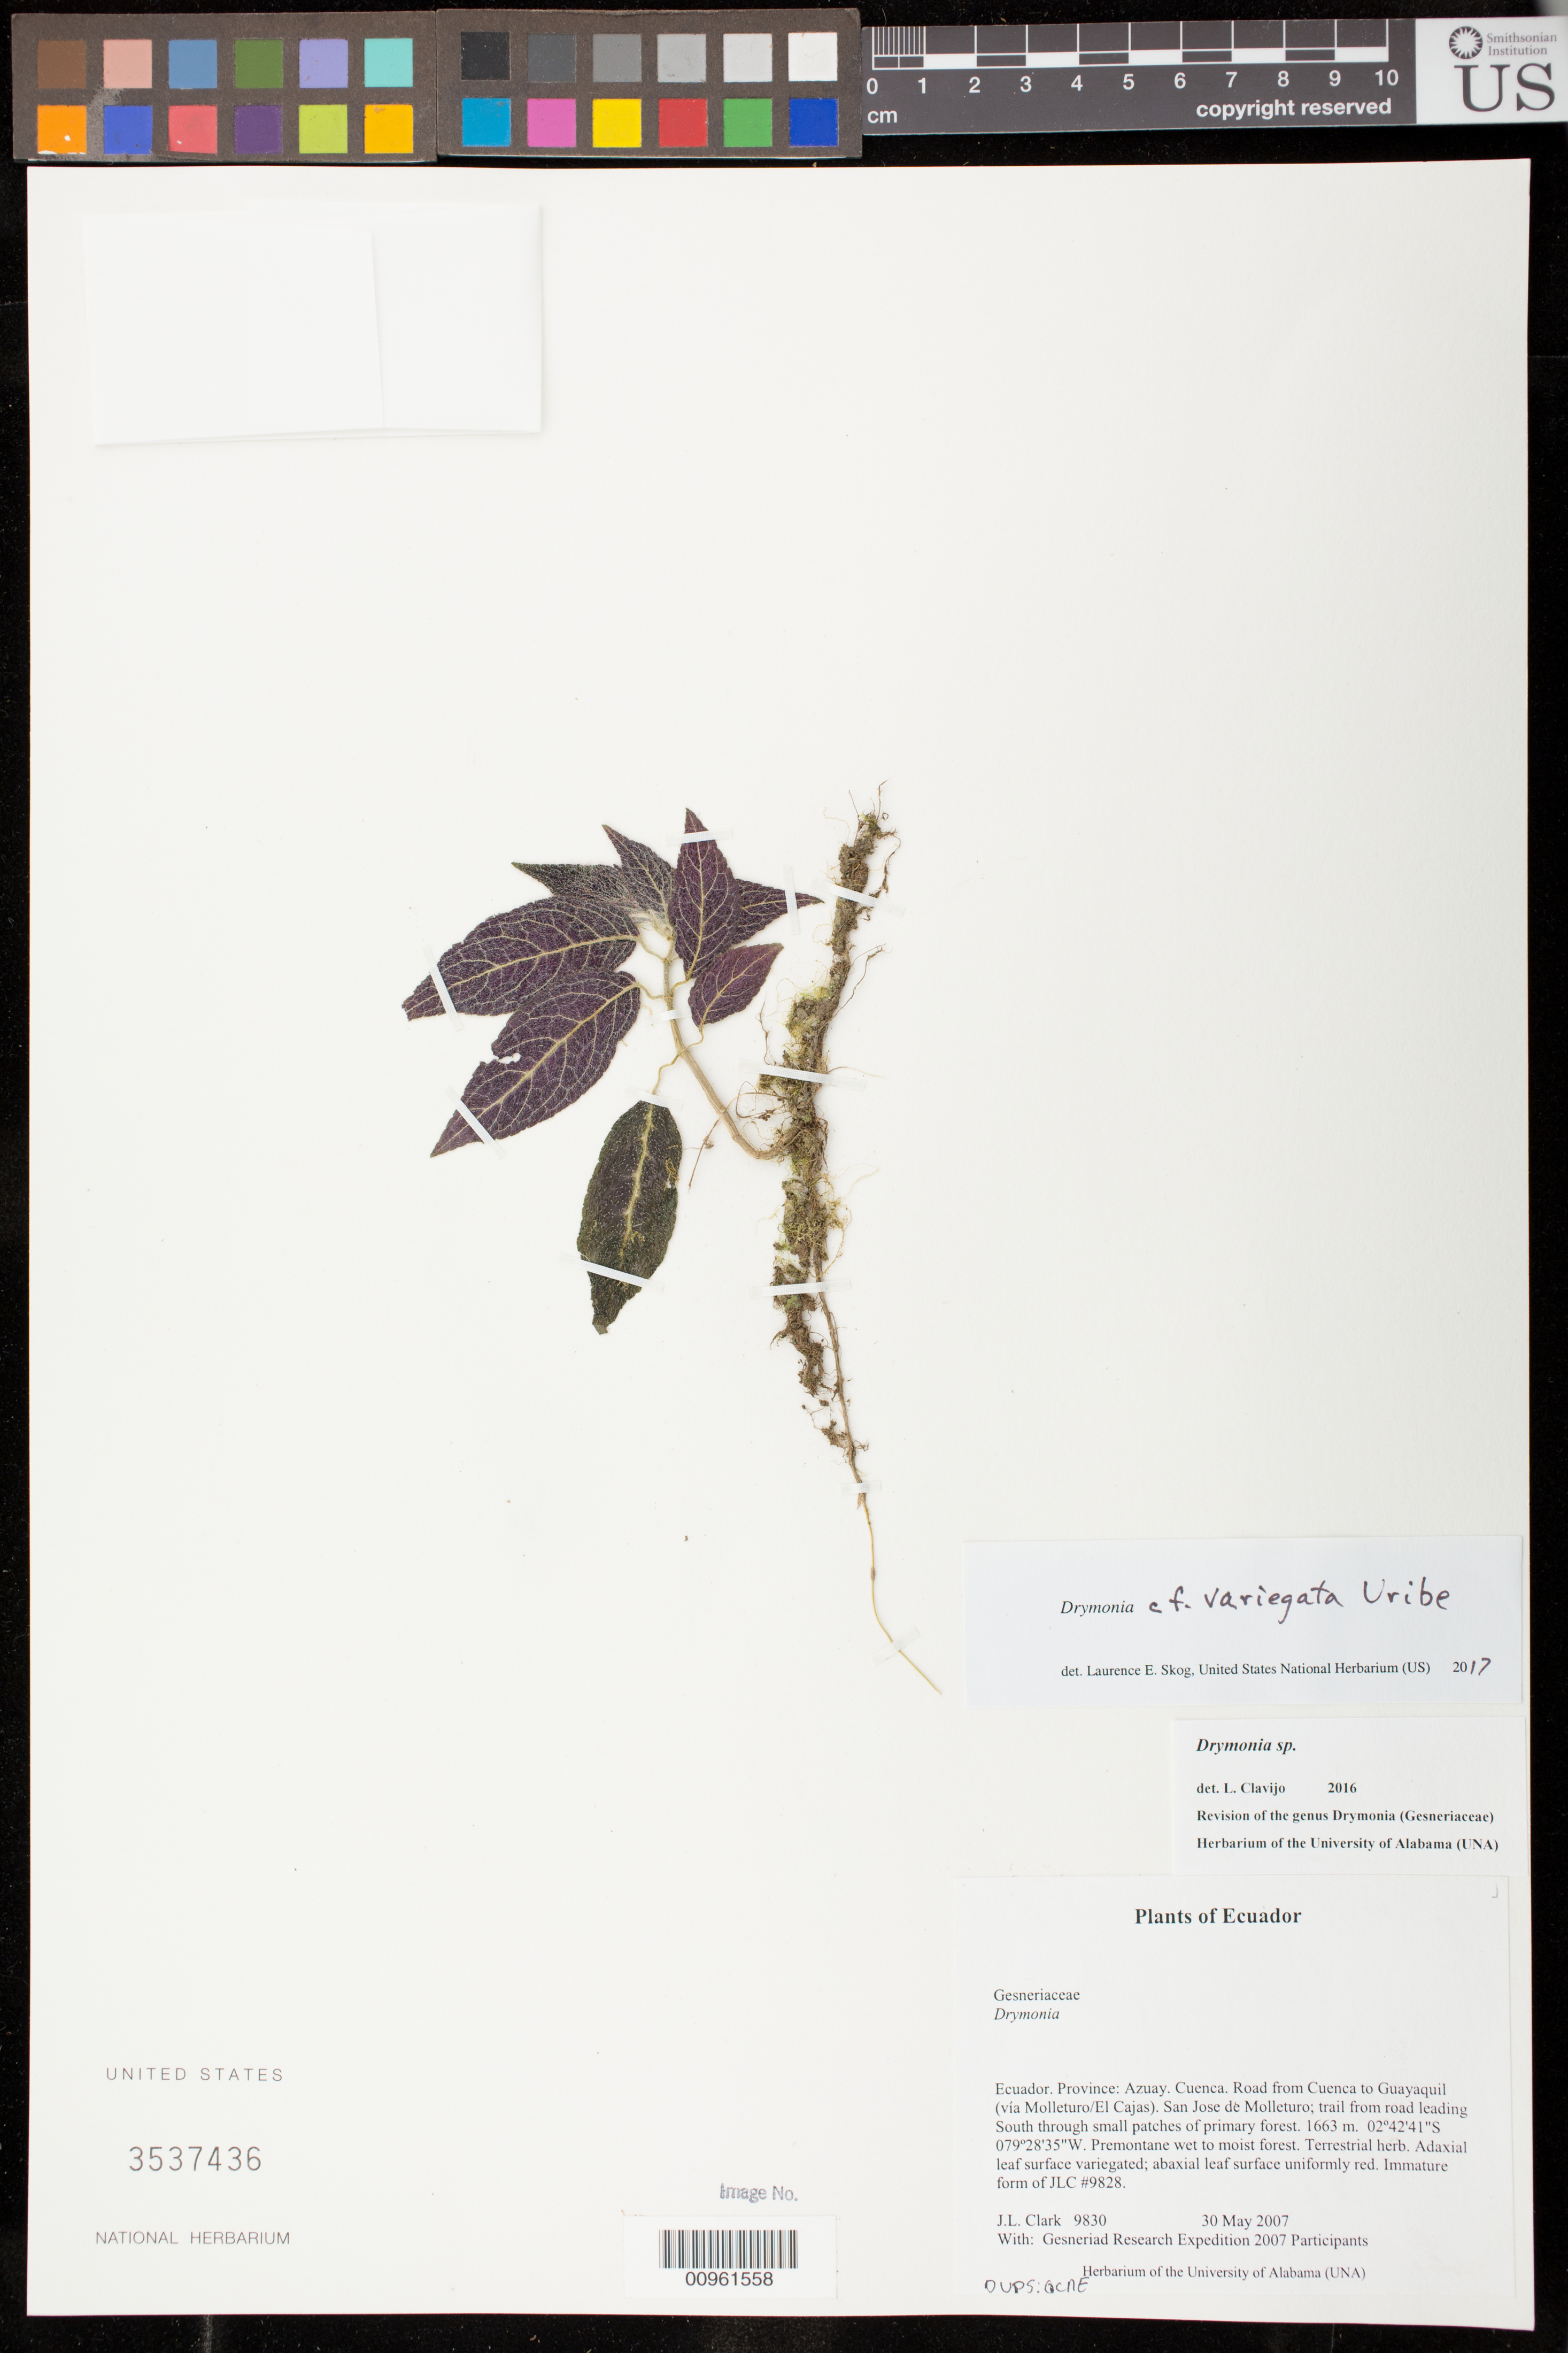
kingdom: Plantae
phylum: Tracheophyta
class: Magnoliopsida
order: Lamiales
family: Gesneriaceae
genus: Drymonia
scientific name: Drymonia variegata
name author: L. Uribe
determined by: Skog, Laurence E.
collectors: J. L. Clark & Gesneriad Research Expedition 2007 Participants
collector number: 9830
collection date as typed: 30 May 2007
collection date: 2007-05-30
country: Ecuador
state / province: Azuay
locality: Cuenca. Road from Cuenca to Guayaquil (vía Molleturo/El Cajas). San Jose de Molleturo; trail from road leading South through small patches of primary forest.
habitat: Premontane wet to moist forest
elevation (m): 1663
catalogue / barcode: US 3537436